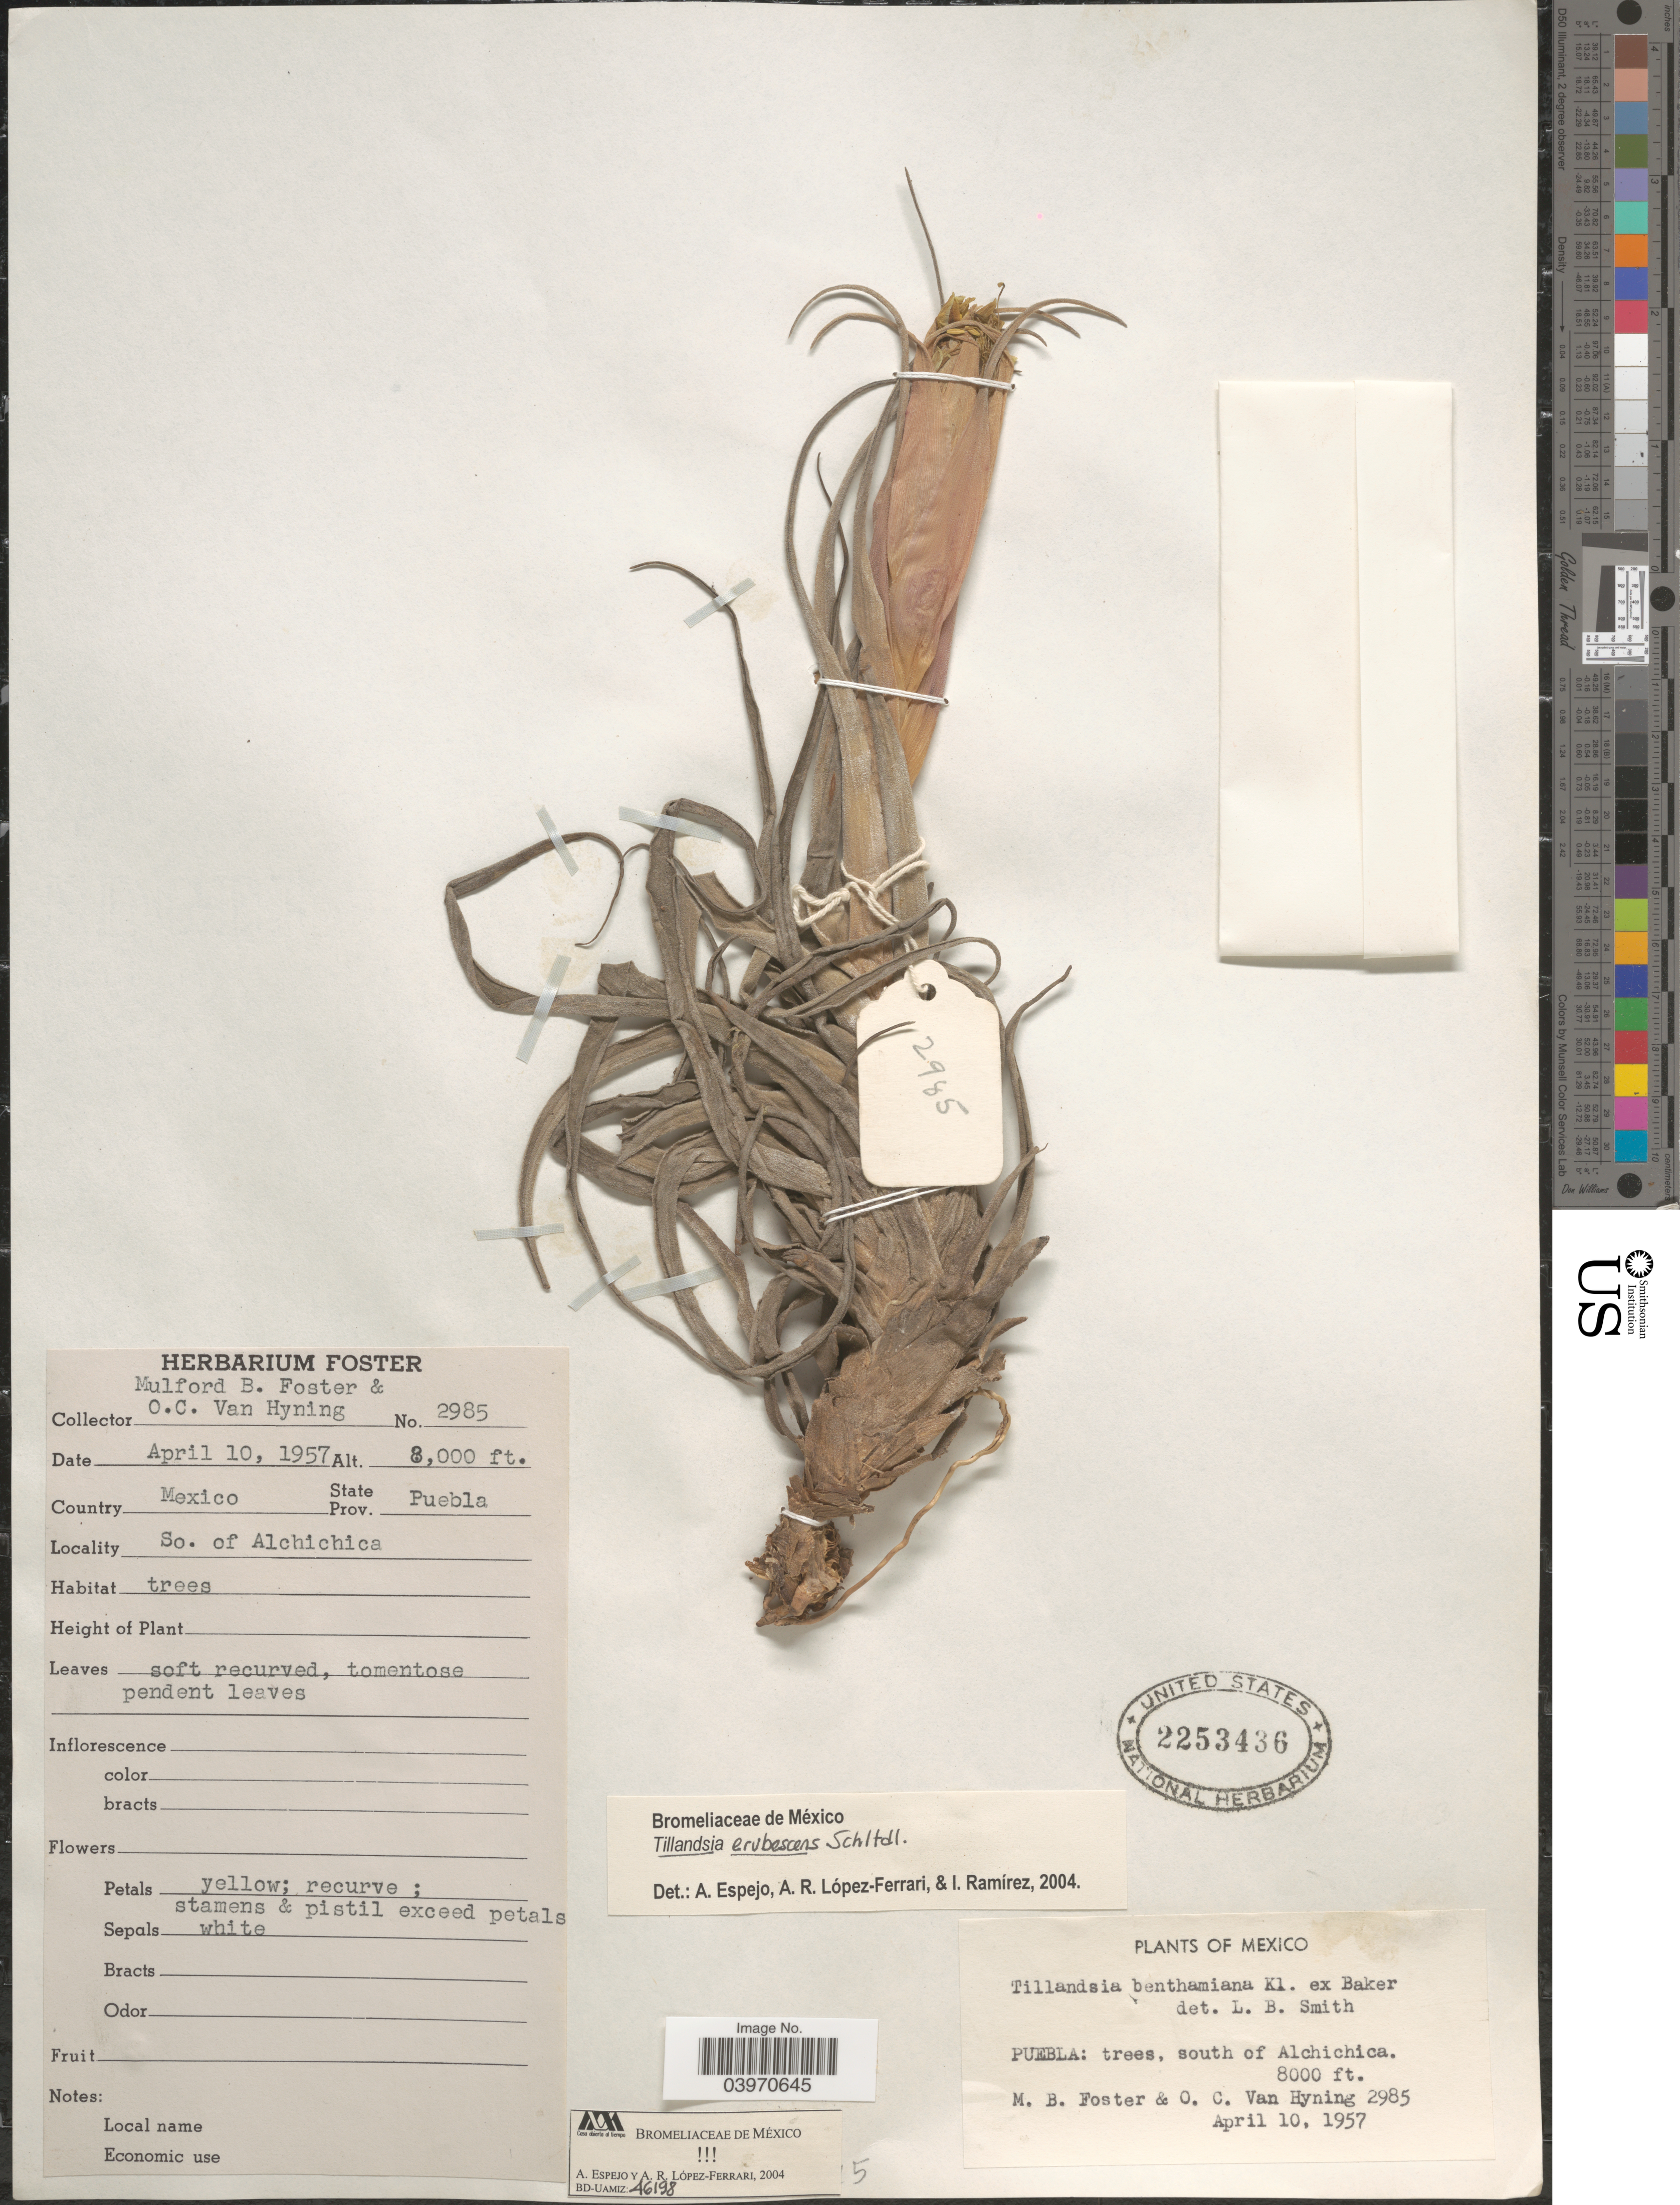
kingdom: Plantae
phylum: Tracheophyta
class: Liliopsida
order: Poales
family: Bromeliaceae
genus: Tillandsia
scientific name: Tillandsia erubescens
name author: Schltdl.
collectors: M. B. Foster & O. Van Hyning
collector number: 2985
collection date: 1957-04-10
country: Mexico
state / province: Puebla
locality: South of Alchichica.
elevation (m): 2438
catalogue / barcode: US 2253436